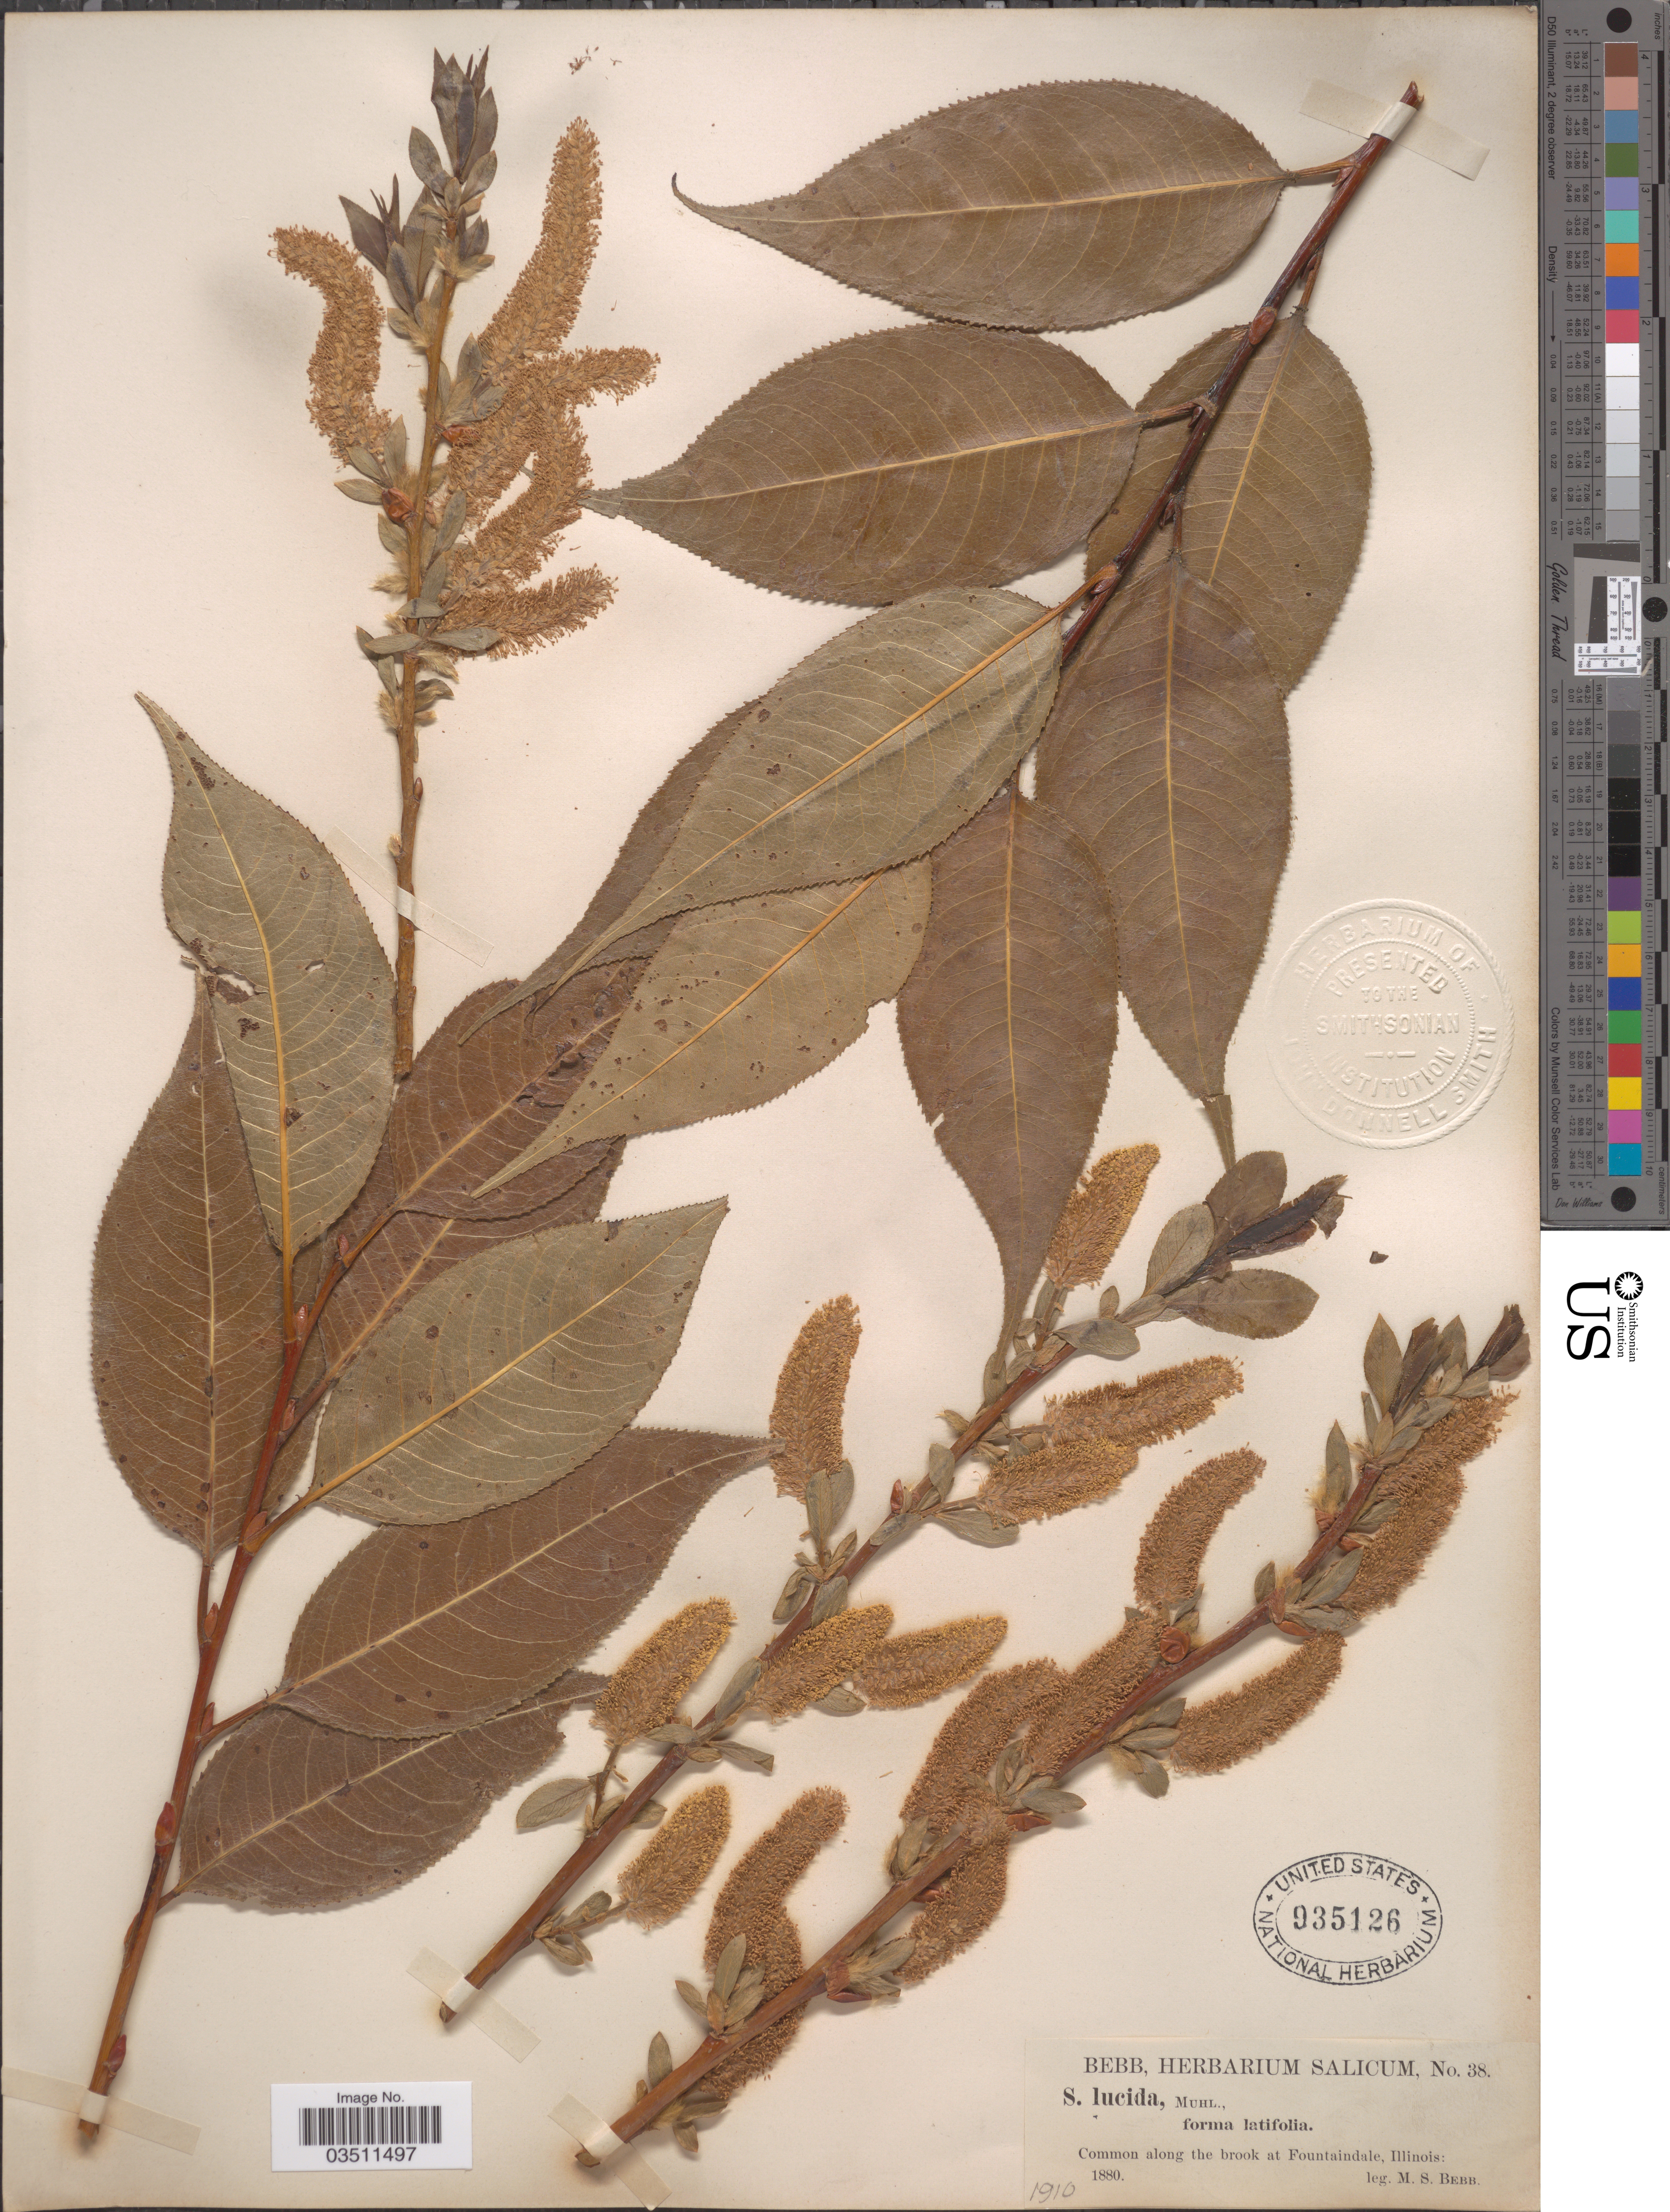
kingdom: Plantae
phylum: Tracheophyta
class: Magnoliopsida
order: Malpighiales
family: Salicaceae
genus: Salix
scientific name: Salix lucida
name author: Muhl.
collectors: M. Bebb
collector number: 38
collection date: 1880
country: United States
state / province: Illinois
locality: Common along the brook at Fountaindale.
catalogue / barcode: US 935126